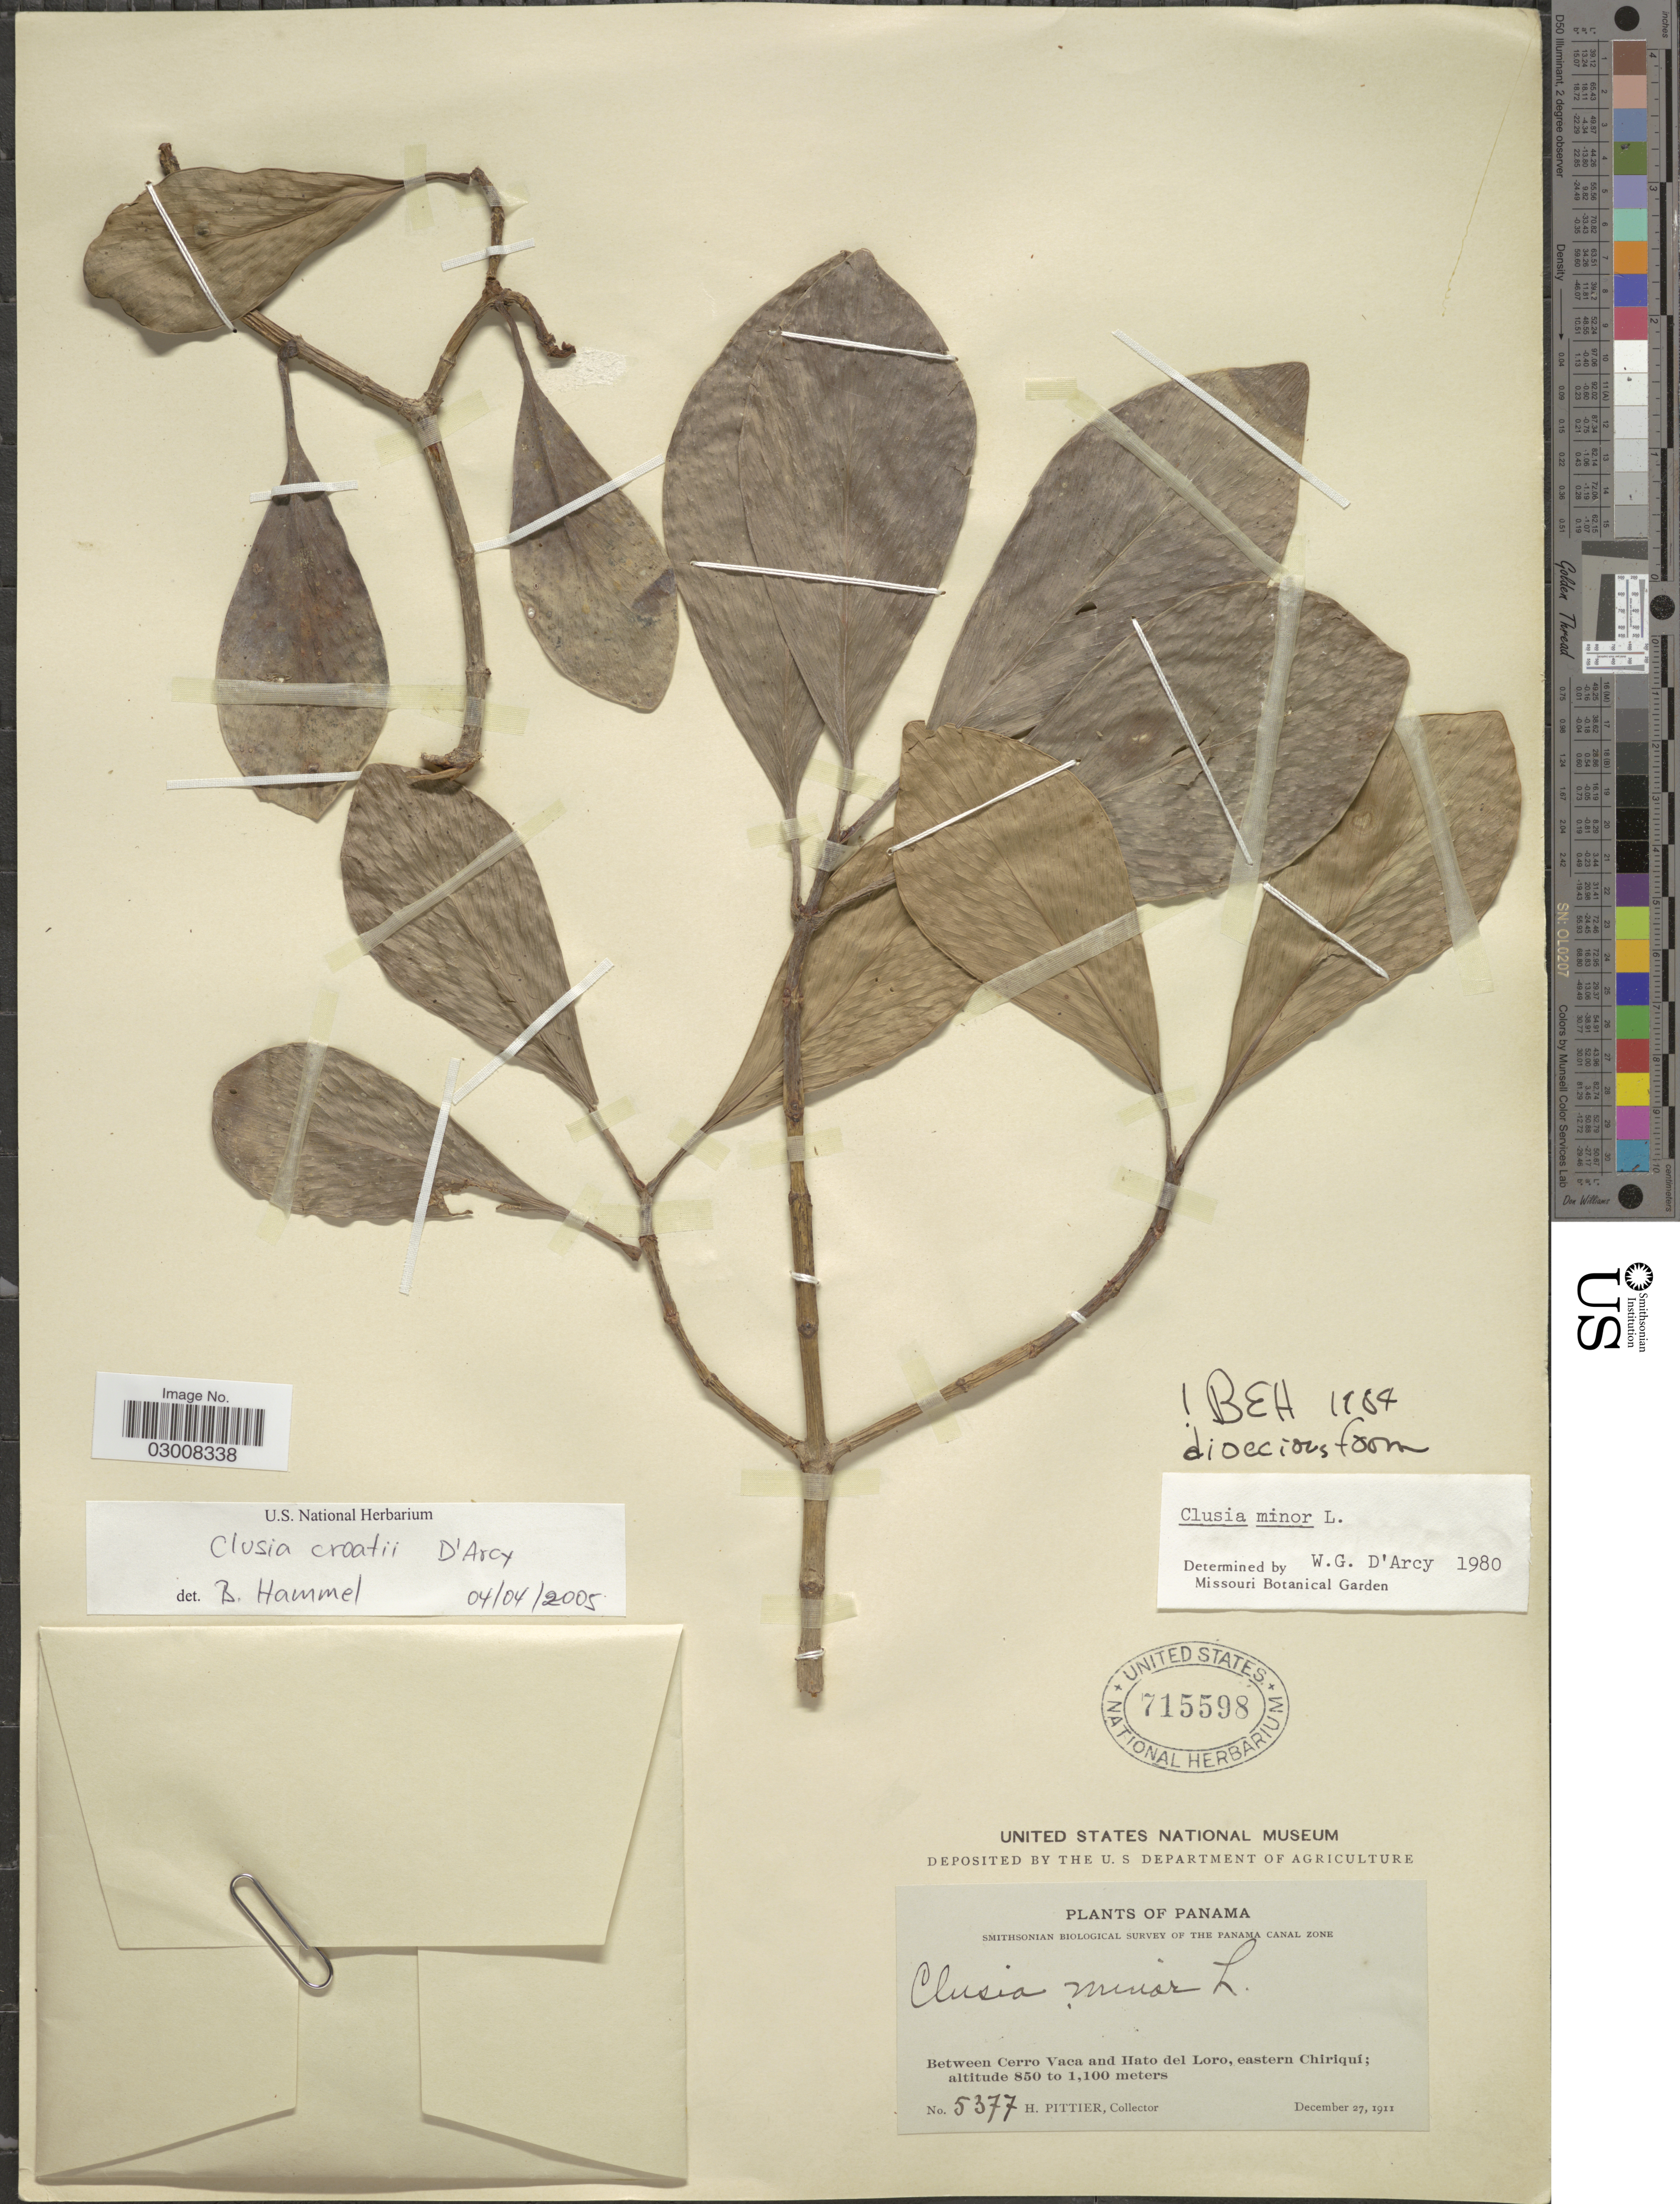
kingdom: Plantae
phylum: Tracheophyta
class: Magnoliopsida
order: Malpighiales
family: Clusiaceae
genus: Clusia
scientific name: Clusia croatii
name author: D'Arcy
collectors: H. F. Pittier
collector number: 5377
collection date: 1911-12-27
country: Panama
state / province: Chiriqui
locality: Between Cerro Vaca and Hato del Loro, eastern Chiriquí.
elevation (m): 850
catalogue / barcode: US 715598